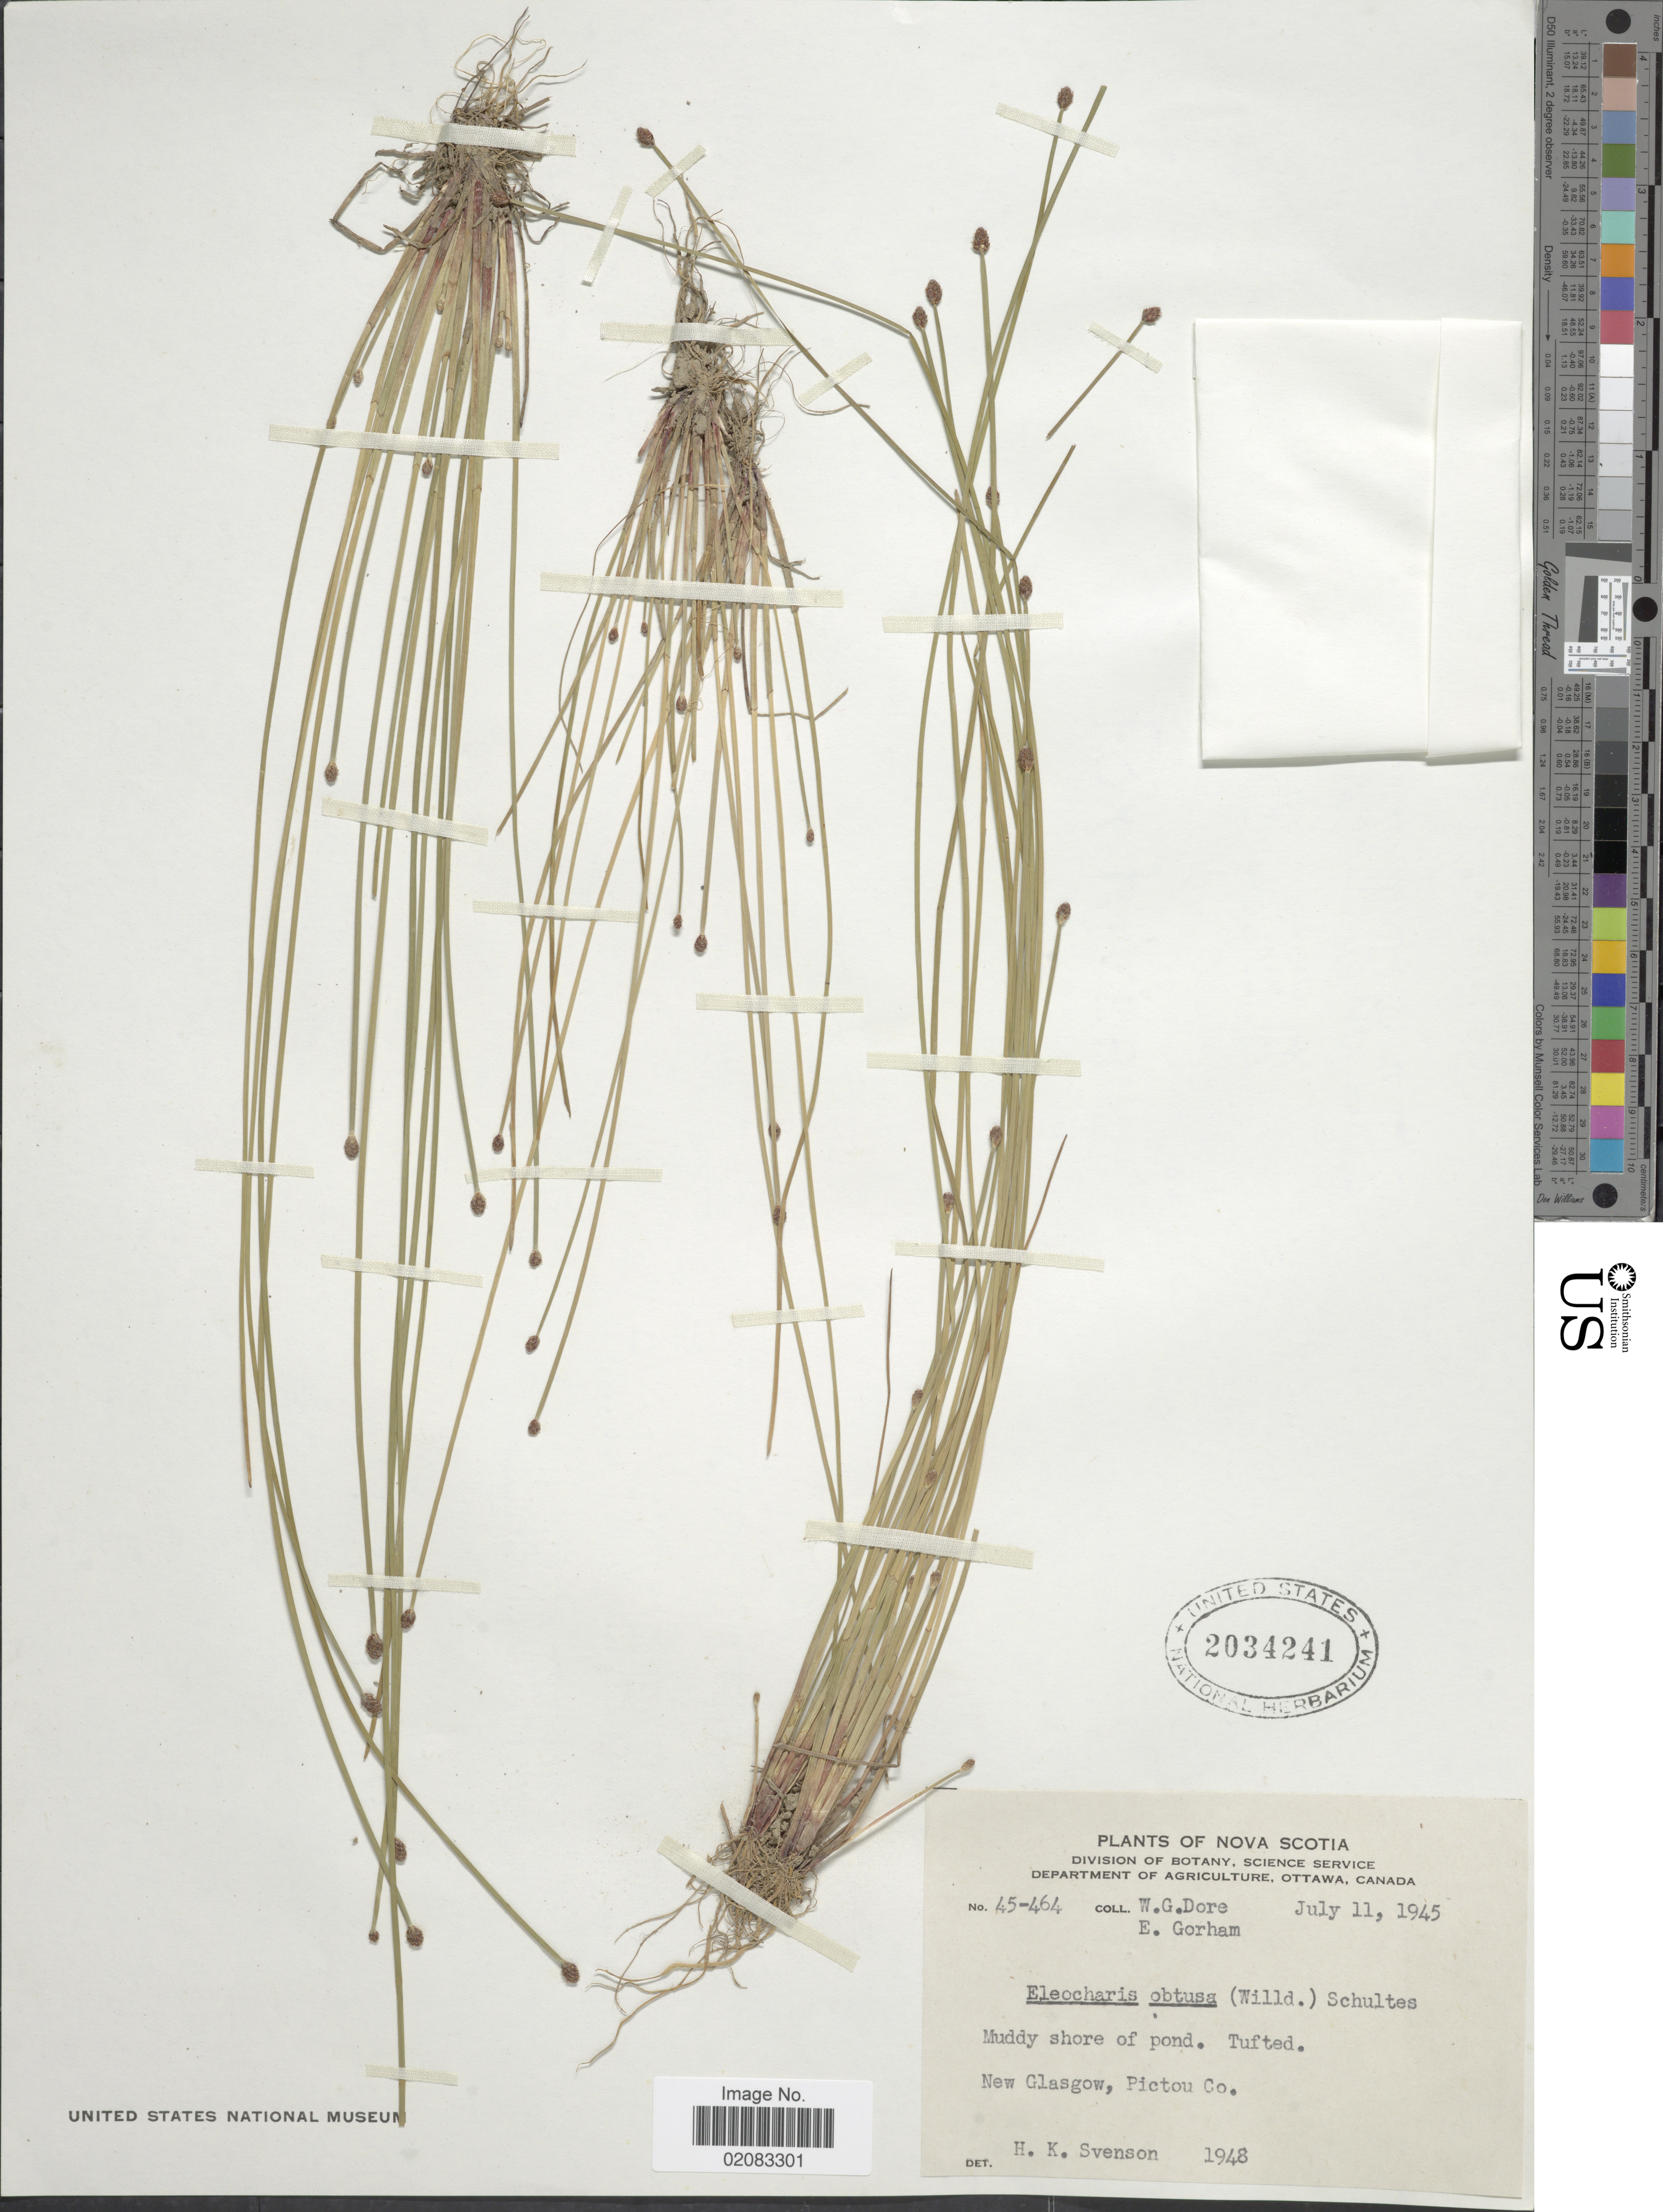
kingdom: Plantae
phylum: Tracheophyta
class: Liliopsida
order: Poales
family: Cyperaceae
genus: Eleocharis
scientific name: Eleocharis obtusa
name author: (Willd.) Schult.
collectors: W. Dore & E. Gorham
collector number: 45-464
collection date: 1945-07-11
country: Canada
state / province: Nova Scotia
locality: New Glasgow, Pictou Co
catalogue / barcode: US 2034241